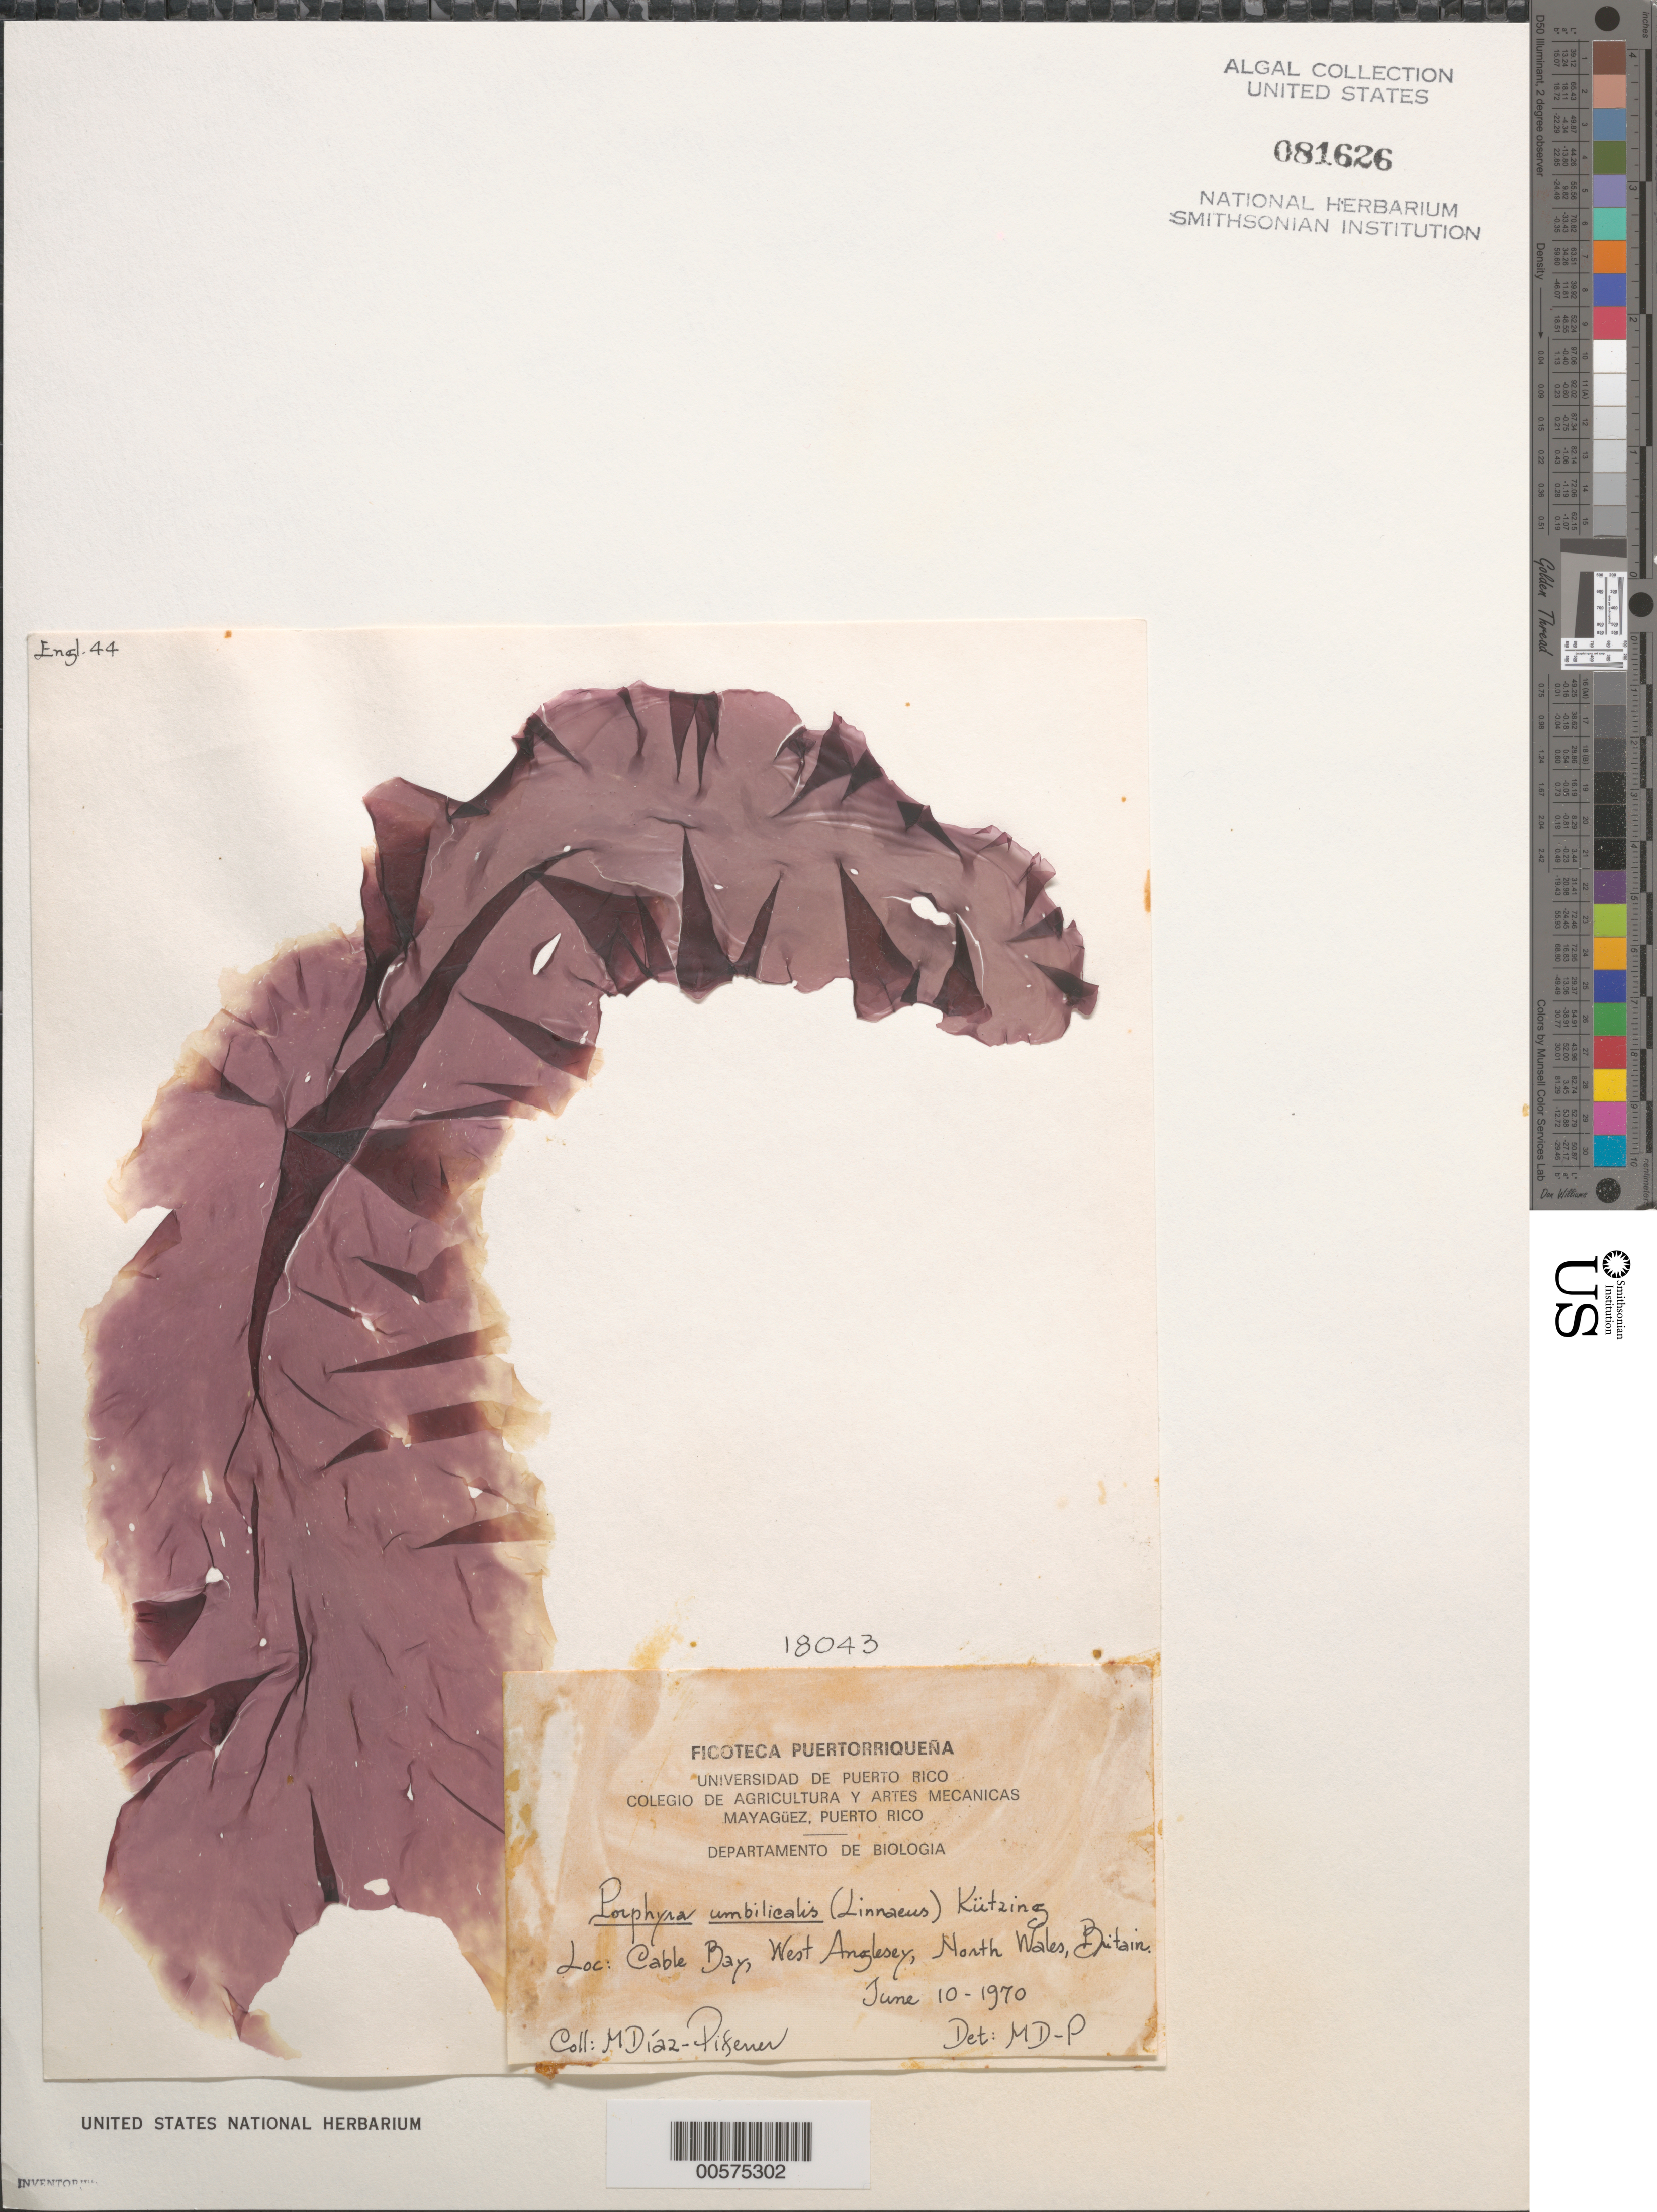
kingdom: Plantae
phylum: Rhodophyta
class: Bangiophyceae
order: Bangiales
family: Bangiaceae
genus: Porphyra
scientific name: Porphyra umbilicalis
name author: Kütz.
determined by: Diaz-Piferrer, M.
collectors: M. Diaz-Piferrer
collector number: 18043 & ENGL. 44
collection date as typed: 10 Jun 1970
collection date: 1970-06-10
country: United Kingdom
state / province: Wales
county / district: Gwynedd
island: Anglesey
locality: Cable Bay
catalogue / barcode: US 81626